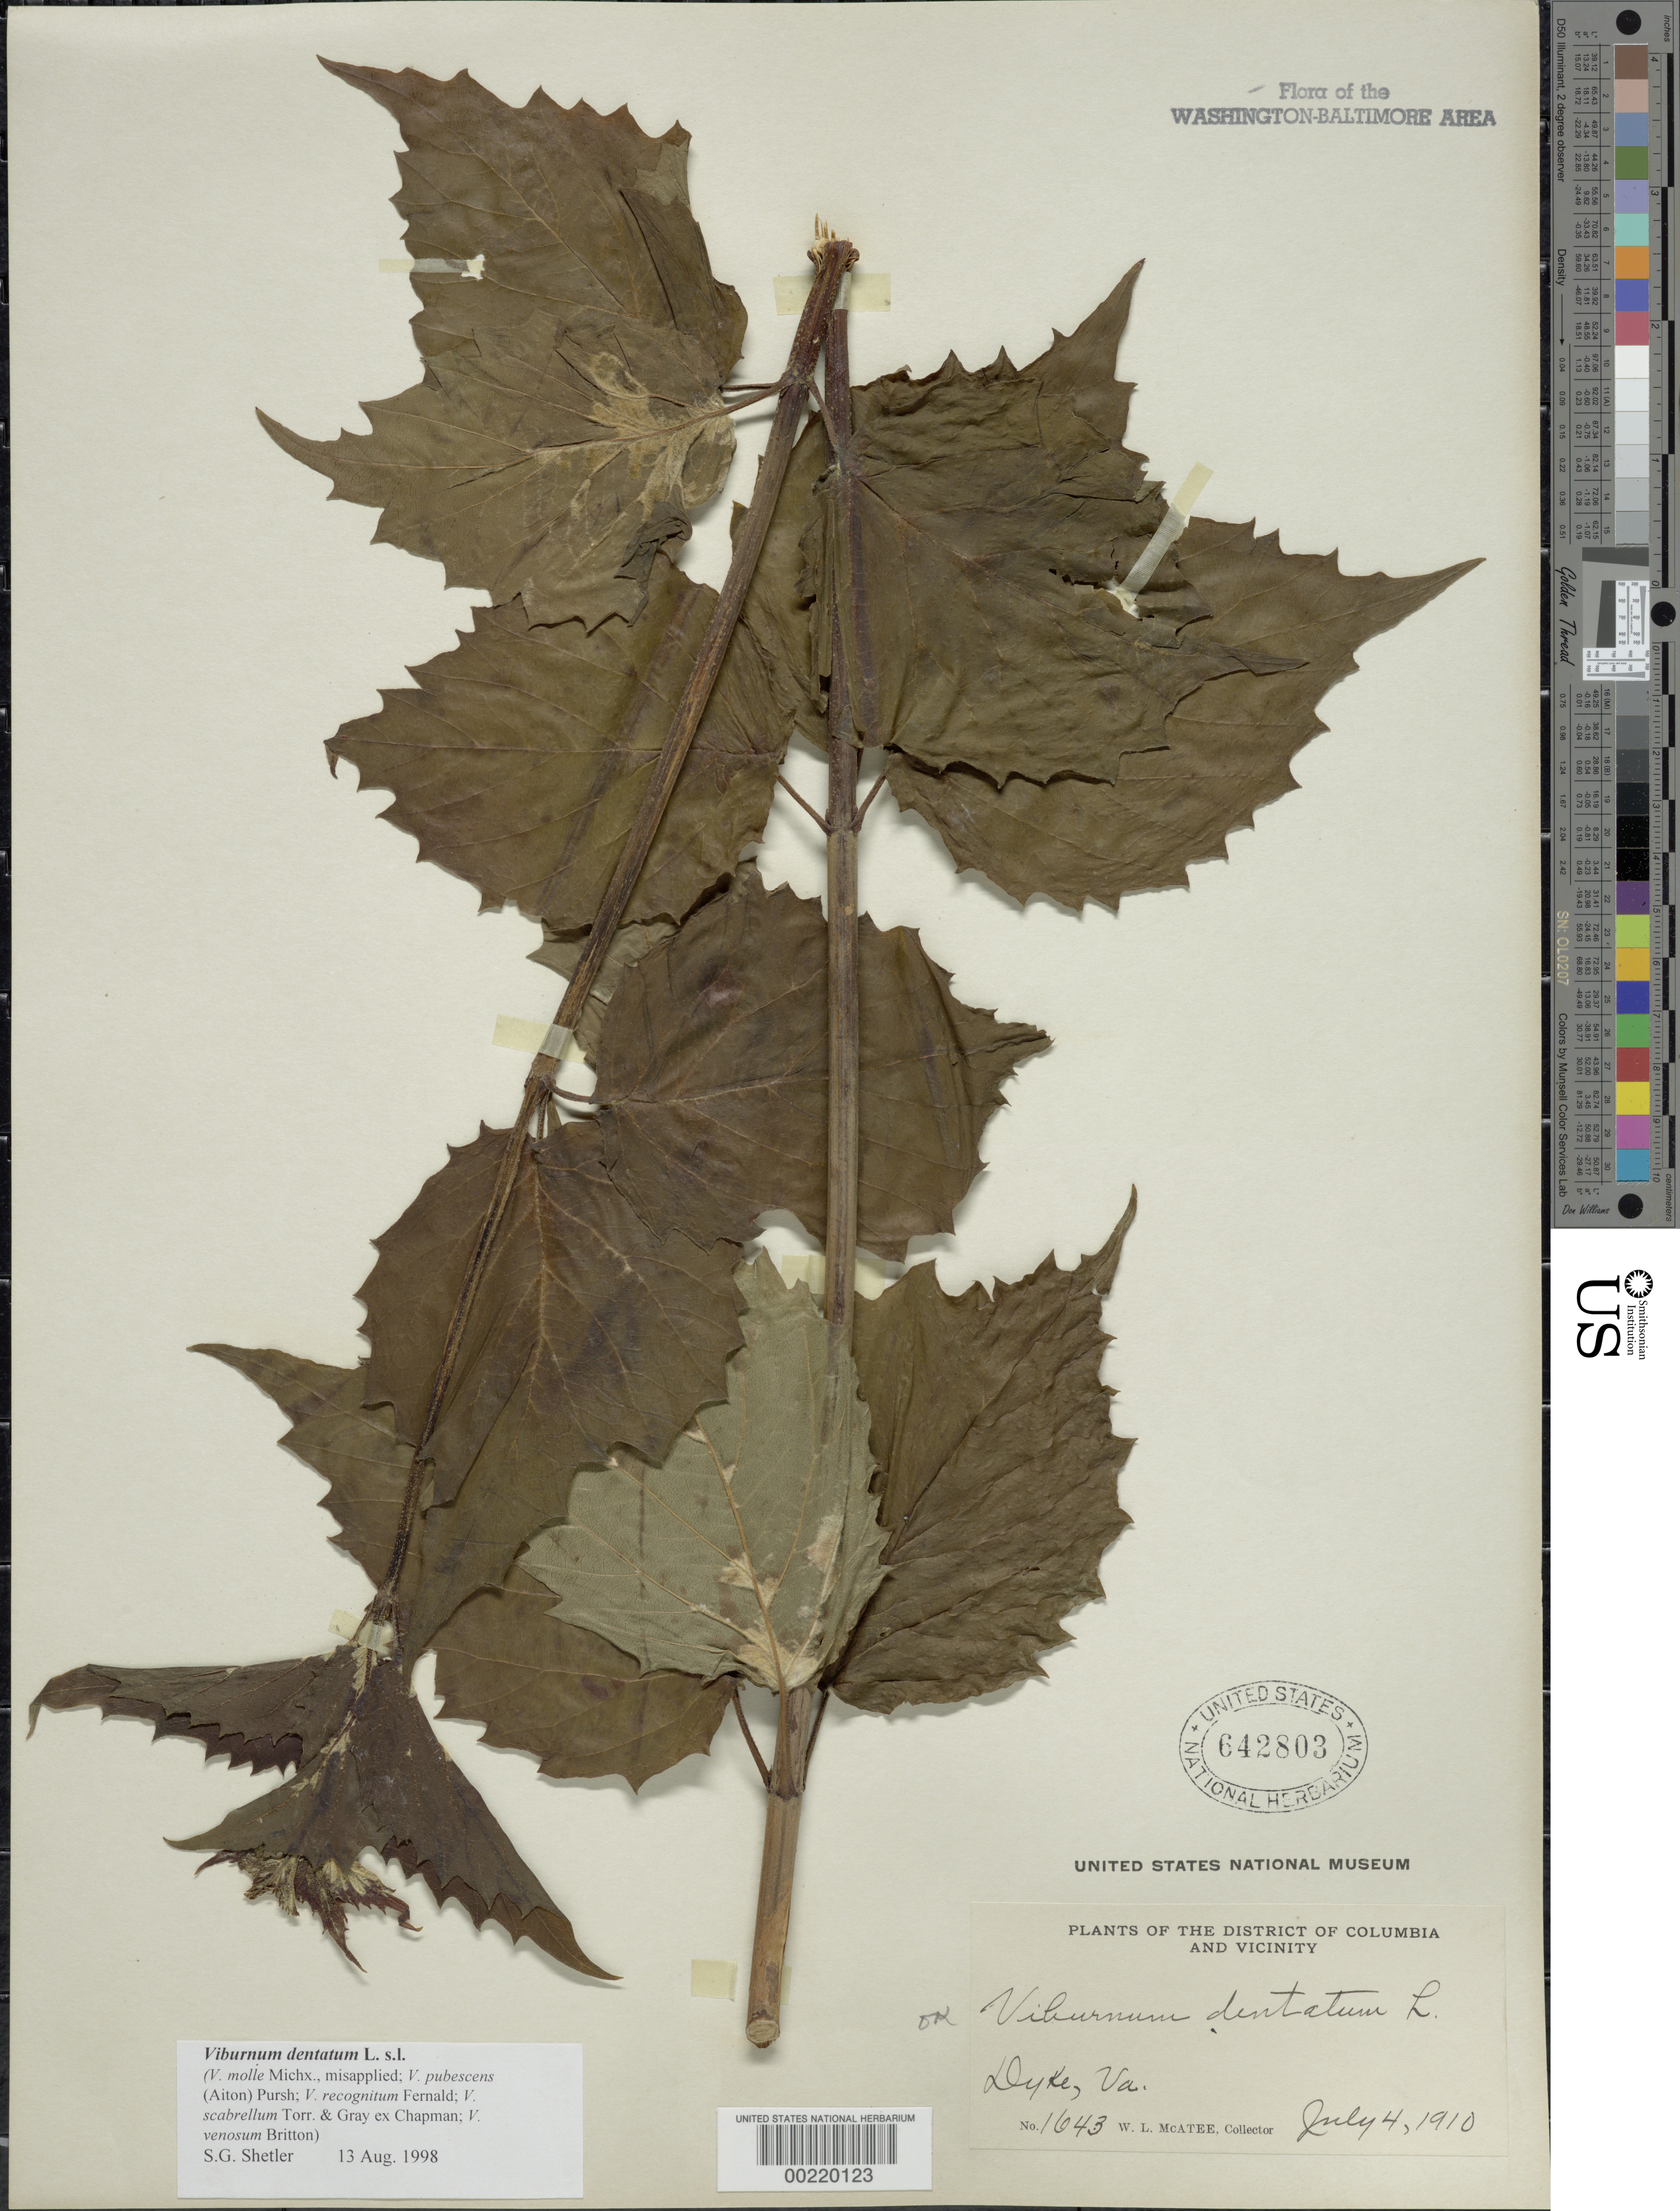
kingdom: Plantae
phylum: Tracheophyta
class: Magnoliopsida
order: Dipsacales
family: Viburnaceae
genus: Viburnum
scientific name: Viburnum dentatum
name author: L.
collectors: W. McAtee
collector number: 1643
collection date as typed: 04 Jul 1910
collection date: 1910-07-04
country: United States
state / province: Virginia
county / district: Fairfax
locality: Dyke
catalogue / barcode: US 642803